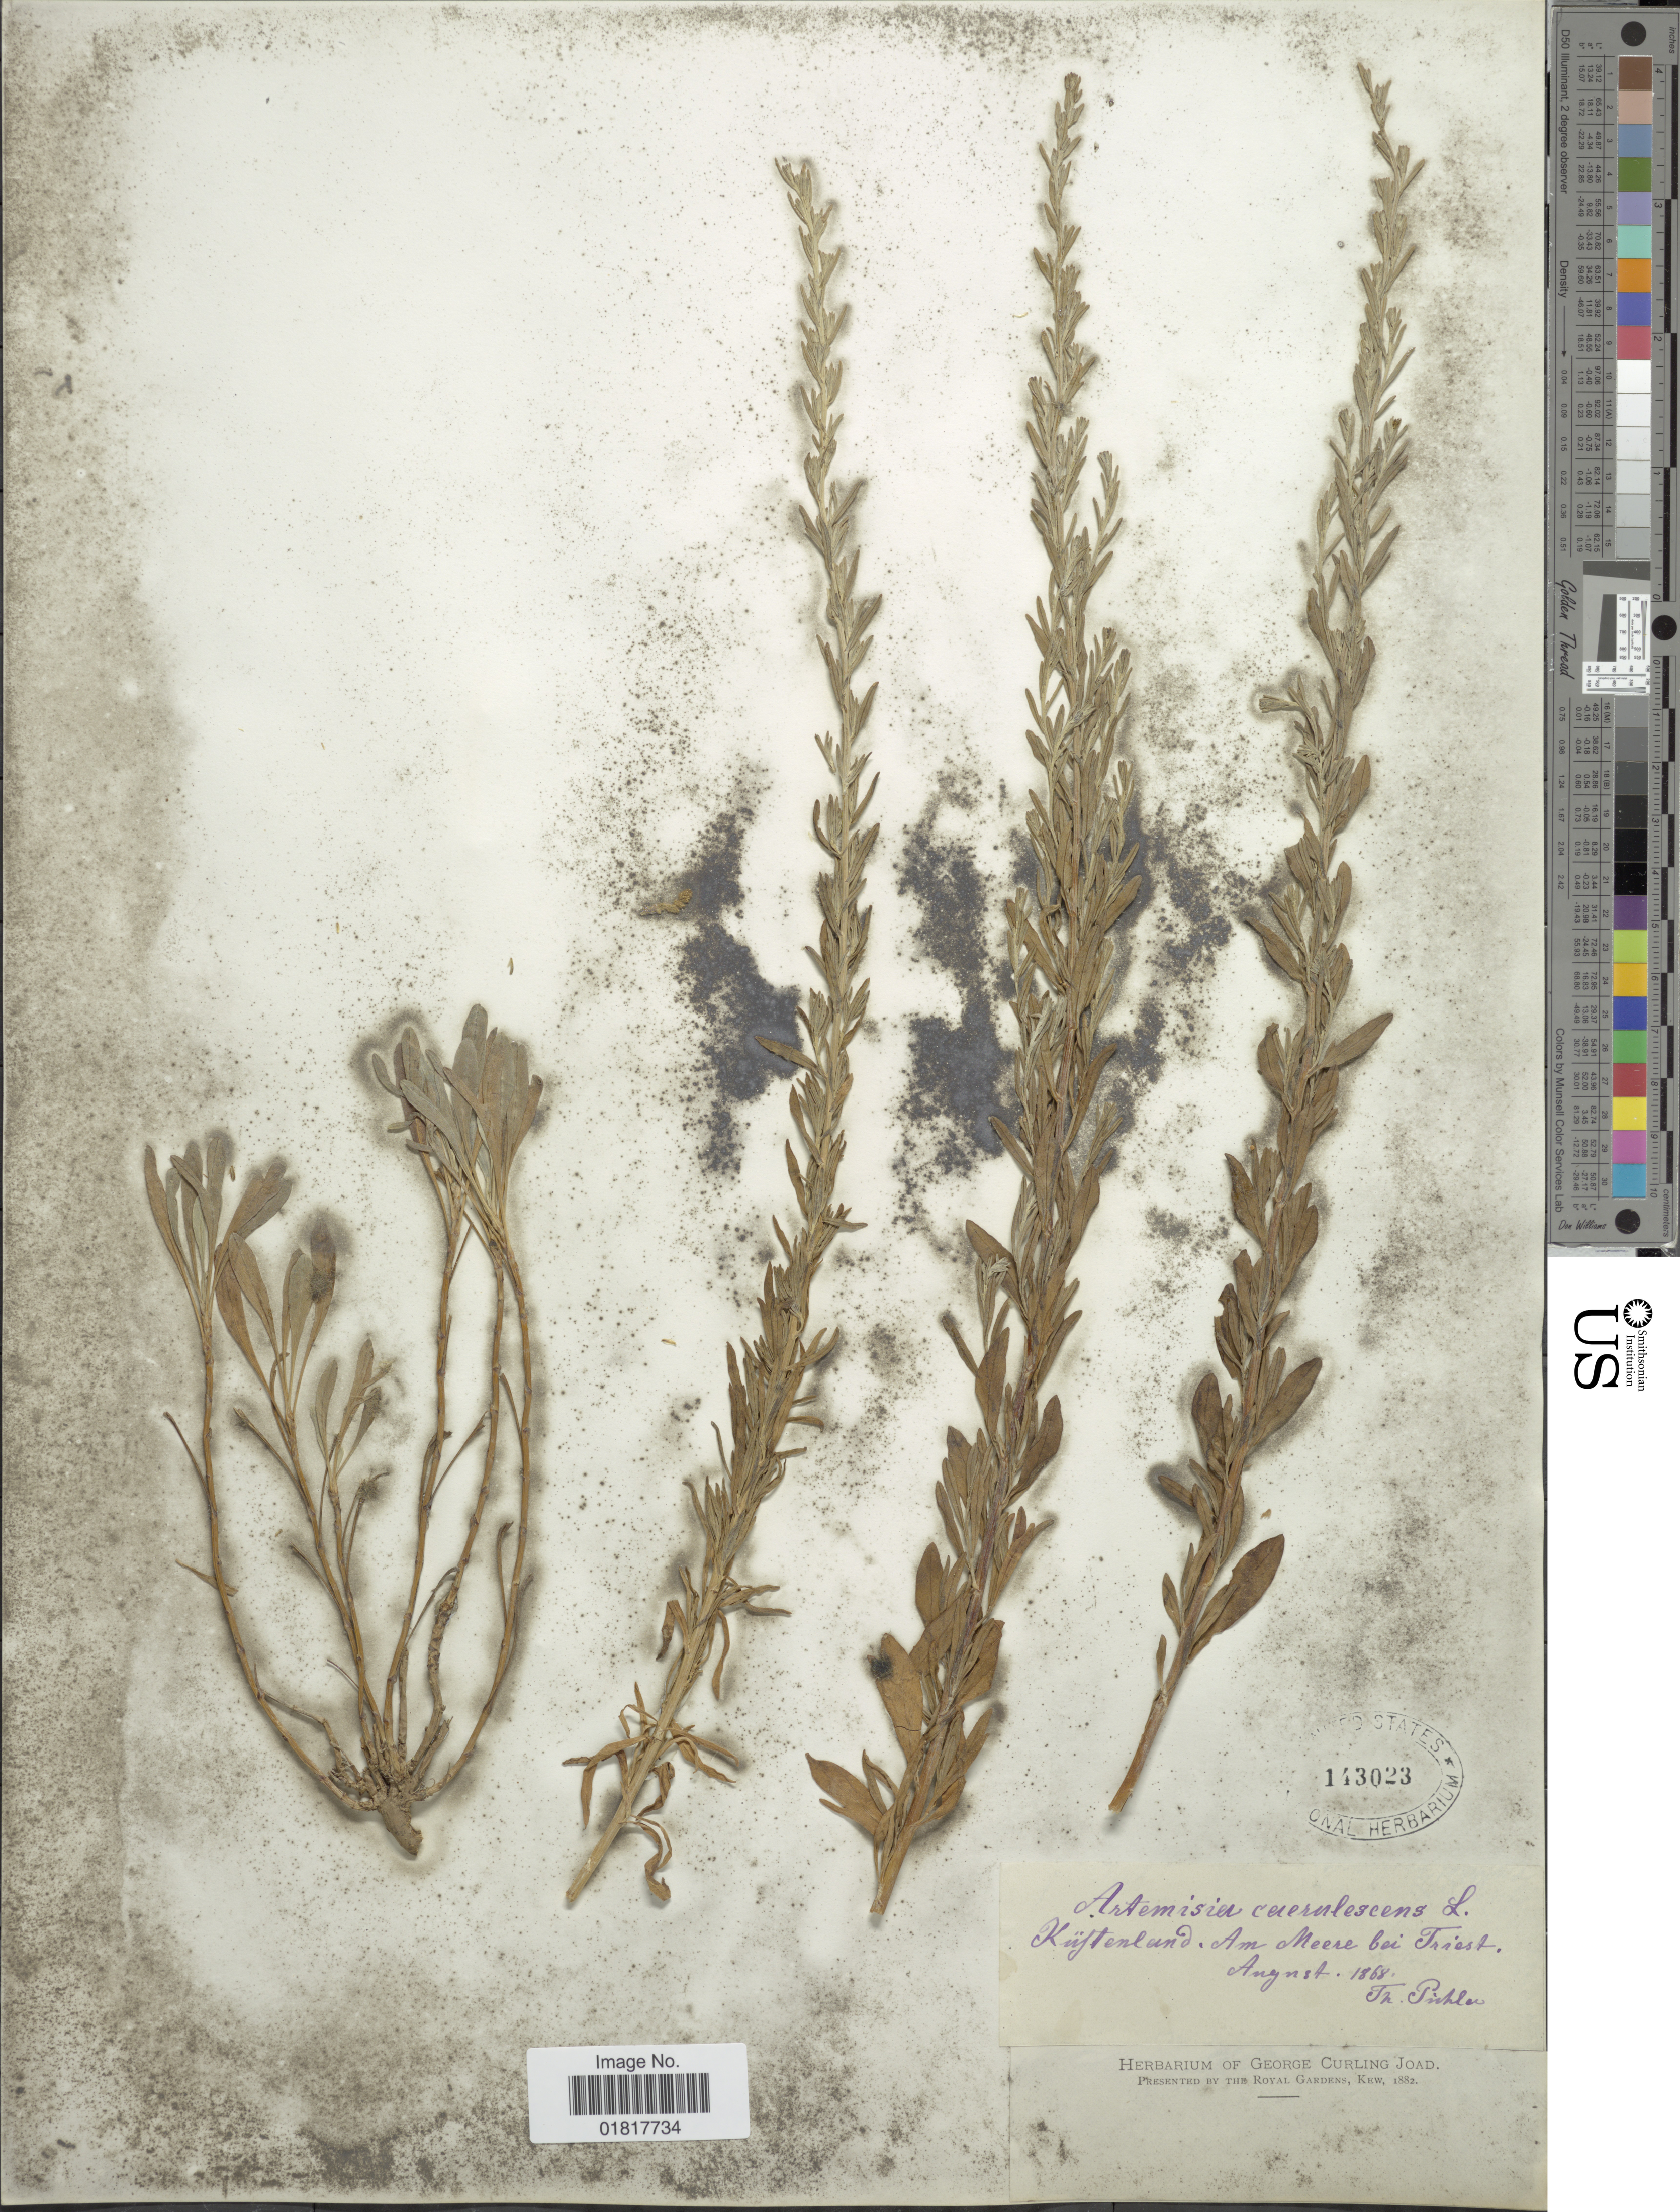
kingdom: Plantae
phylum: Tracheophyta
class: Magnoliopsida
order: Asterales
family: Asteraceae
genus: Artemisia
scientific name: Artemisia caerulescens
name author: L.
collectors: T. Pichler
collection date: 1868-08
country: Italy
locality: Küftenland, Am neere bei Triest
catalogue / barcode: US 143023